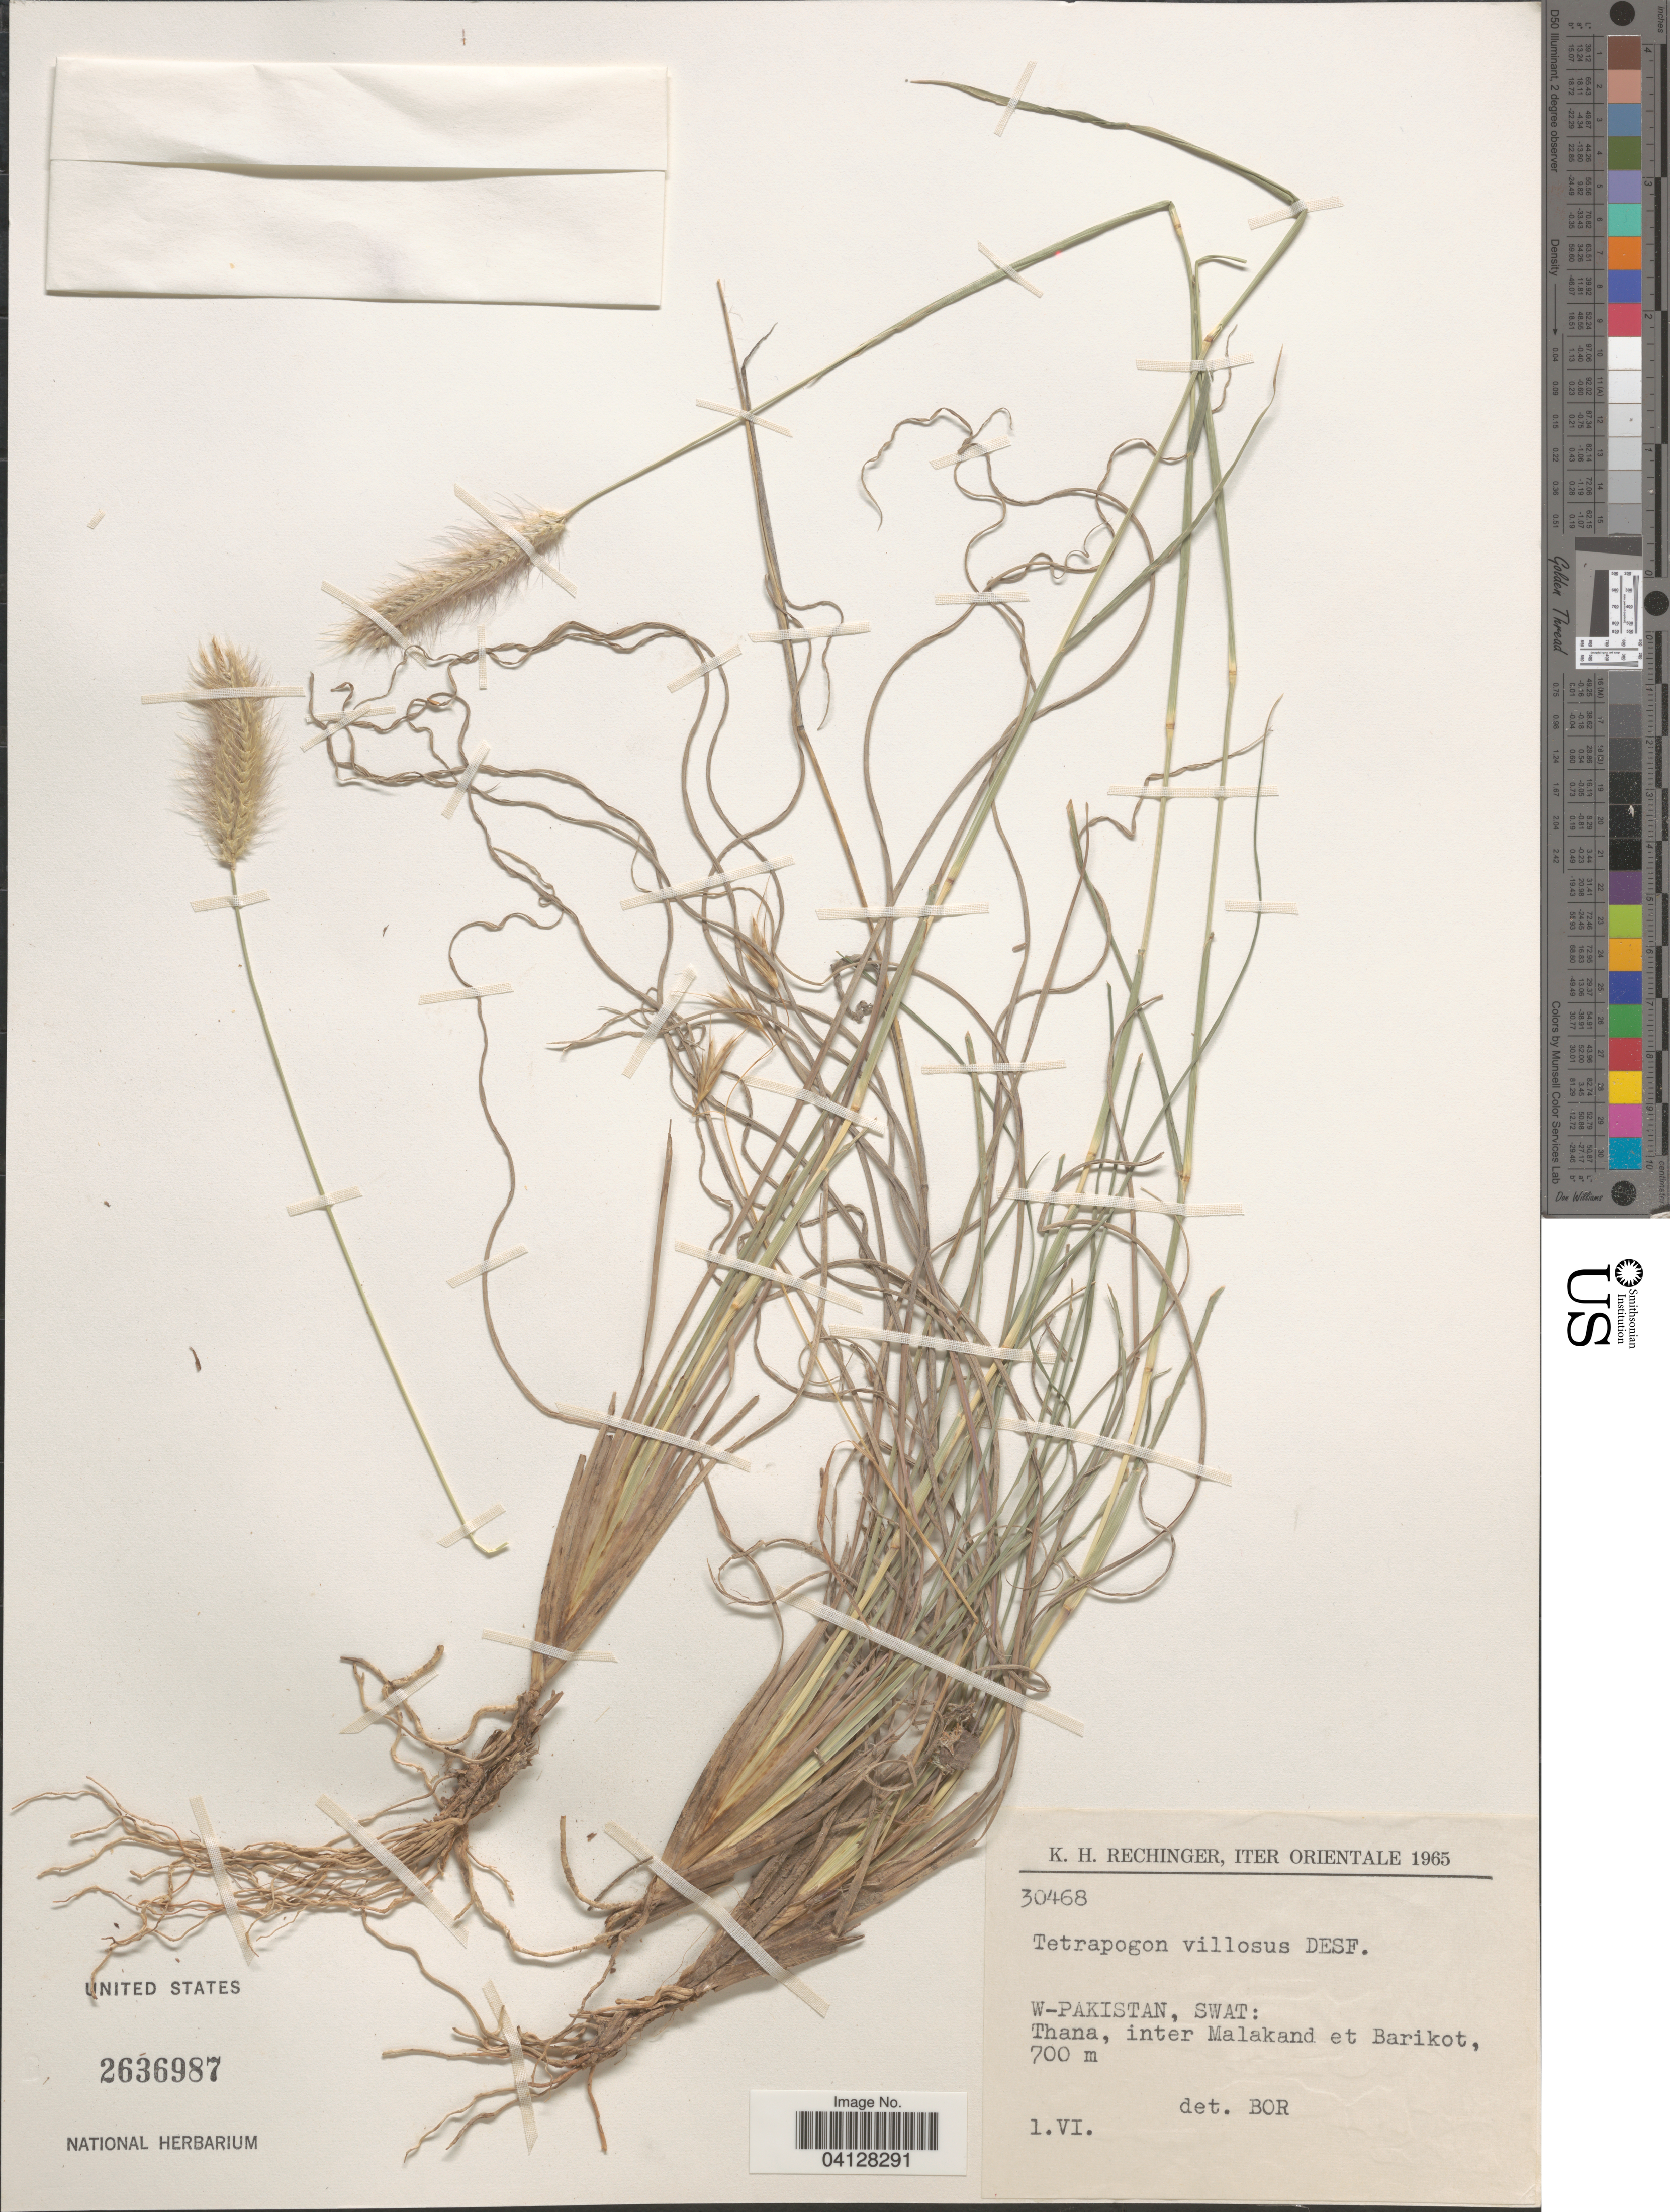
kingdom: Plantae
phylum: Tracheophyta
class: Liliopsida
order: Poales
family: Poaceae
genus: Tetrapogon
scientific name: Tetrapogon villosus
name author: Desf.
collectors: K. H. Rechinger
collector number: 30468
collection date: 1965-06-01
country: Pakistan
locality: Iter Orientale 1965. W-Pakistan, Swat: Thana, inter Malakand et Barikot.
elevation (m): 700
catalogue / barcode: US 2636987